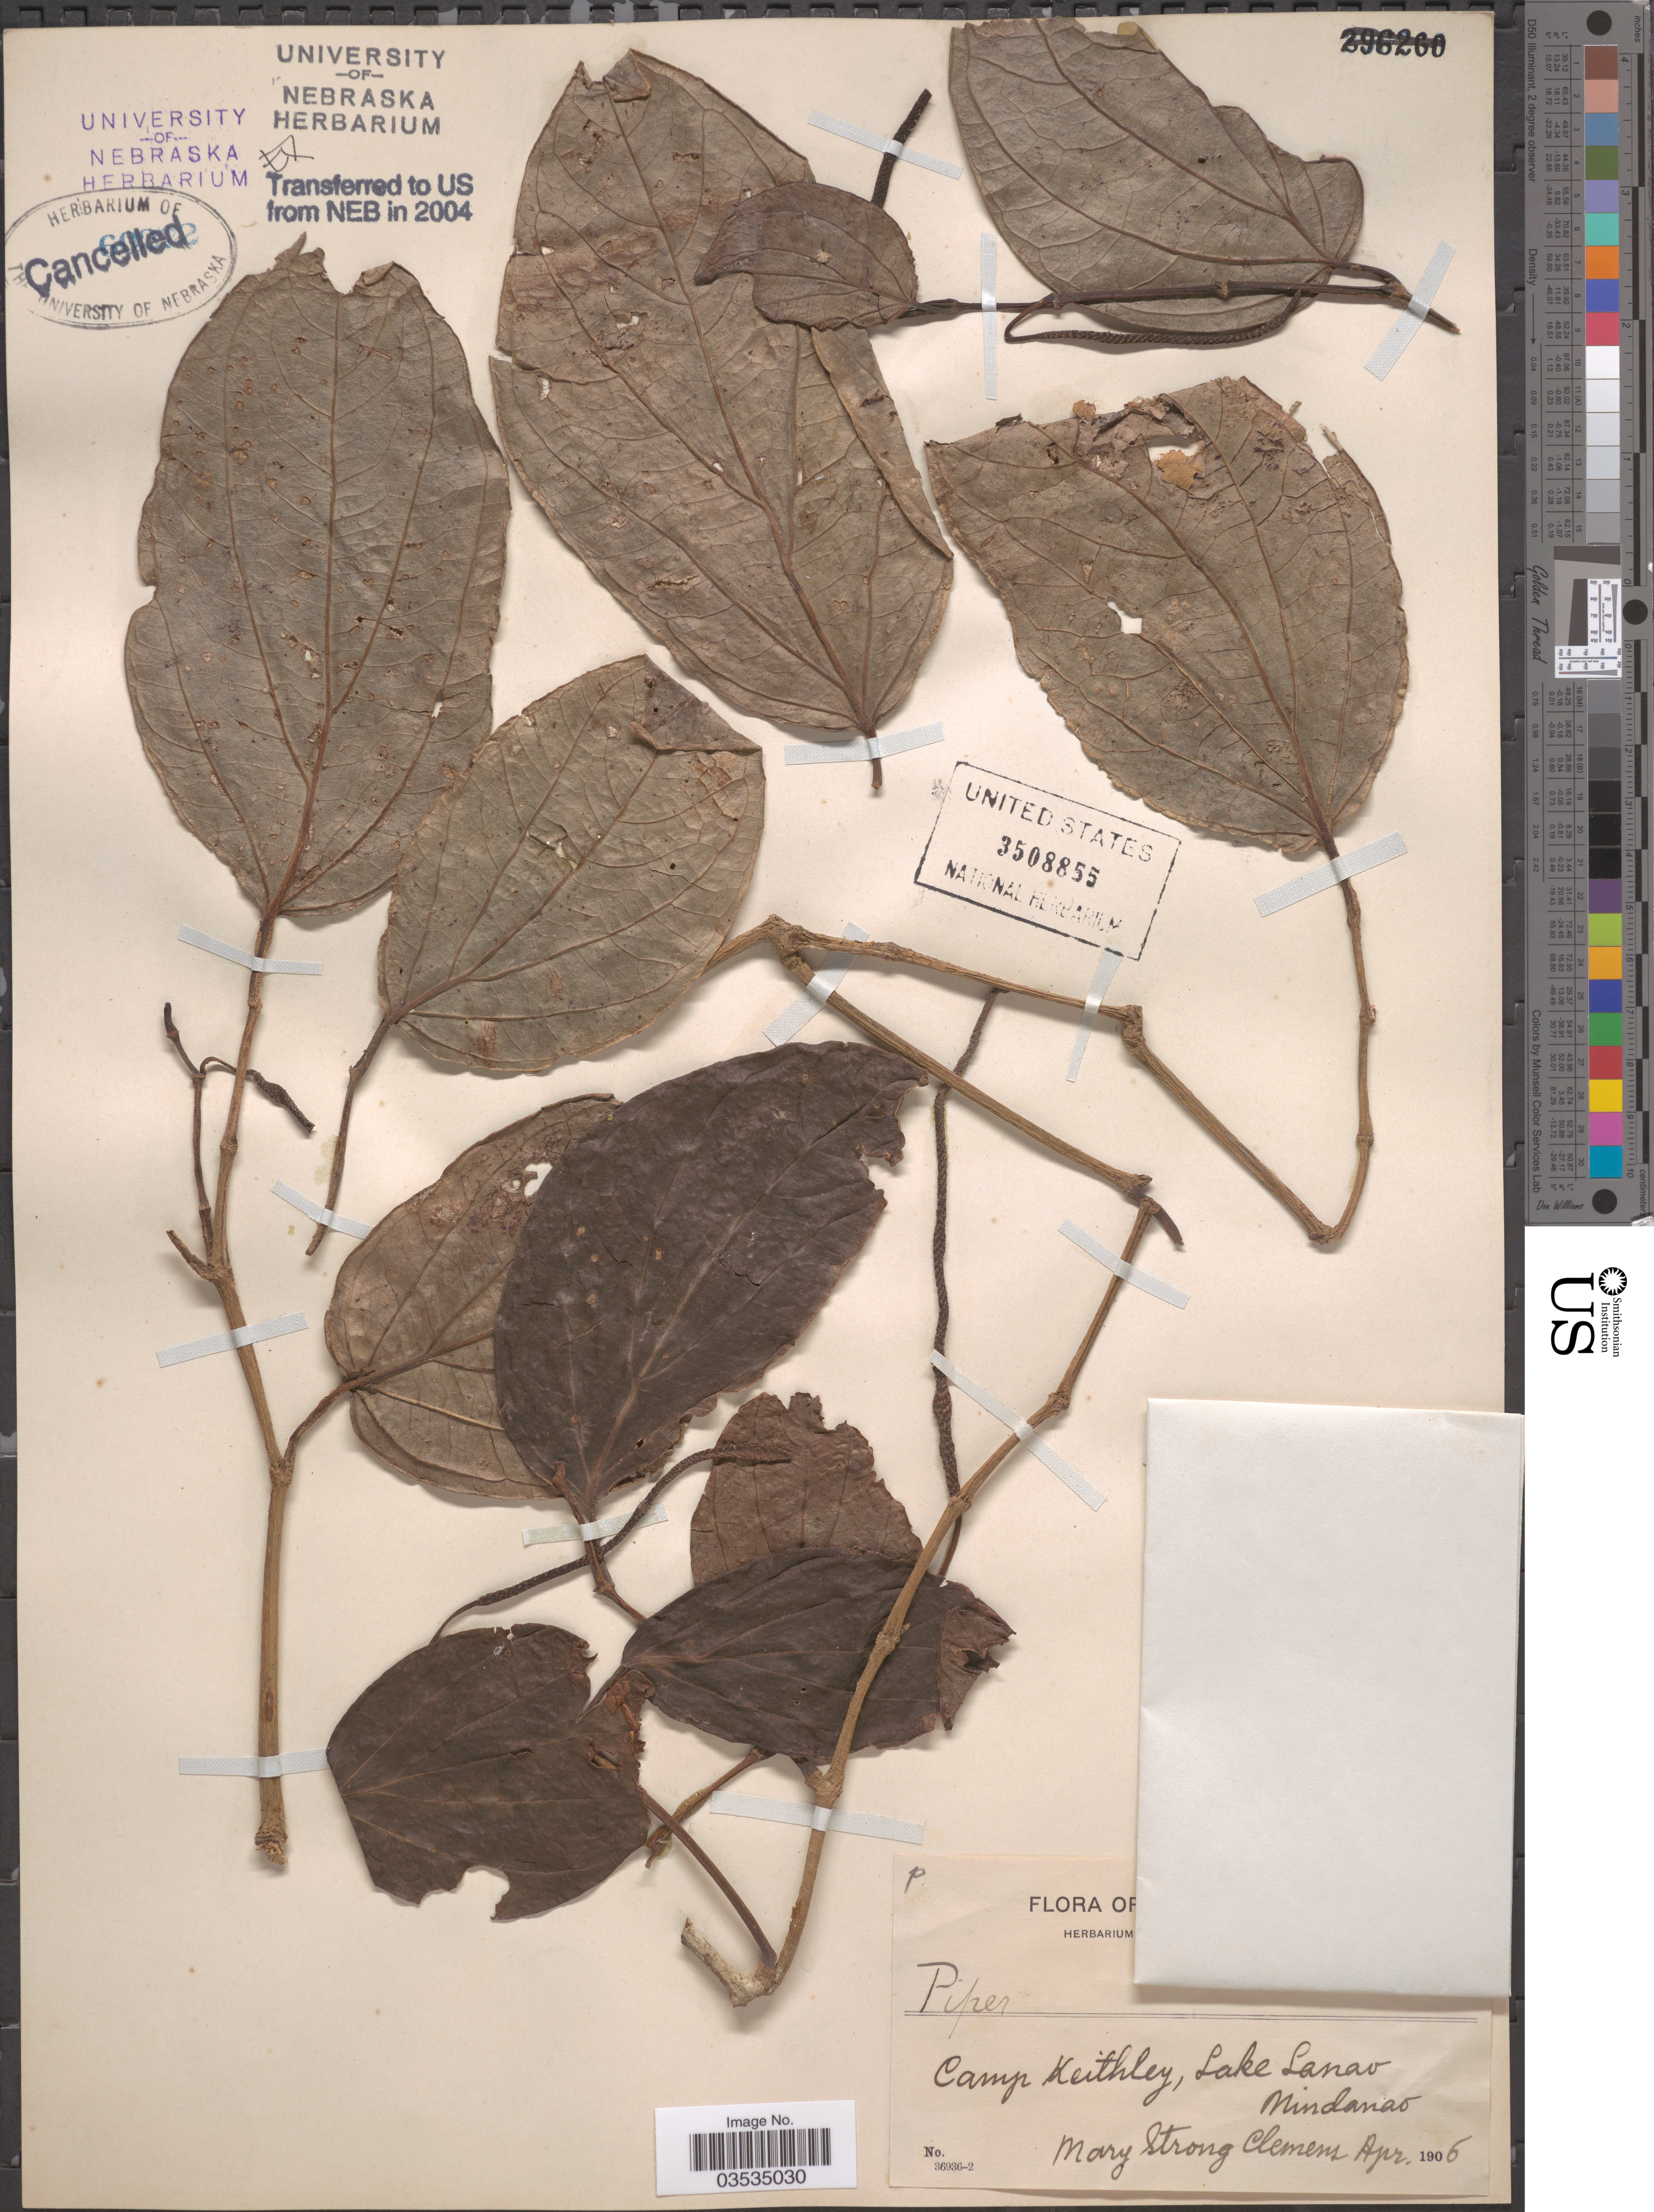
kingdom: Plantae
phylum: Tracheophyta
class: Magnoliopsida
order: Piperales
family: Piperaceae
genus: Piper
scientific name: Piper sp.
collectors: M. S. Clemens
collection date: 1906-04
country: Philippines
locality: [illegible text] Camp Keithley, Lake Lanao, Mindanao.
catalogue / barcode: US 3508855